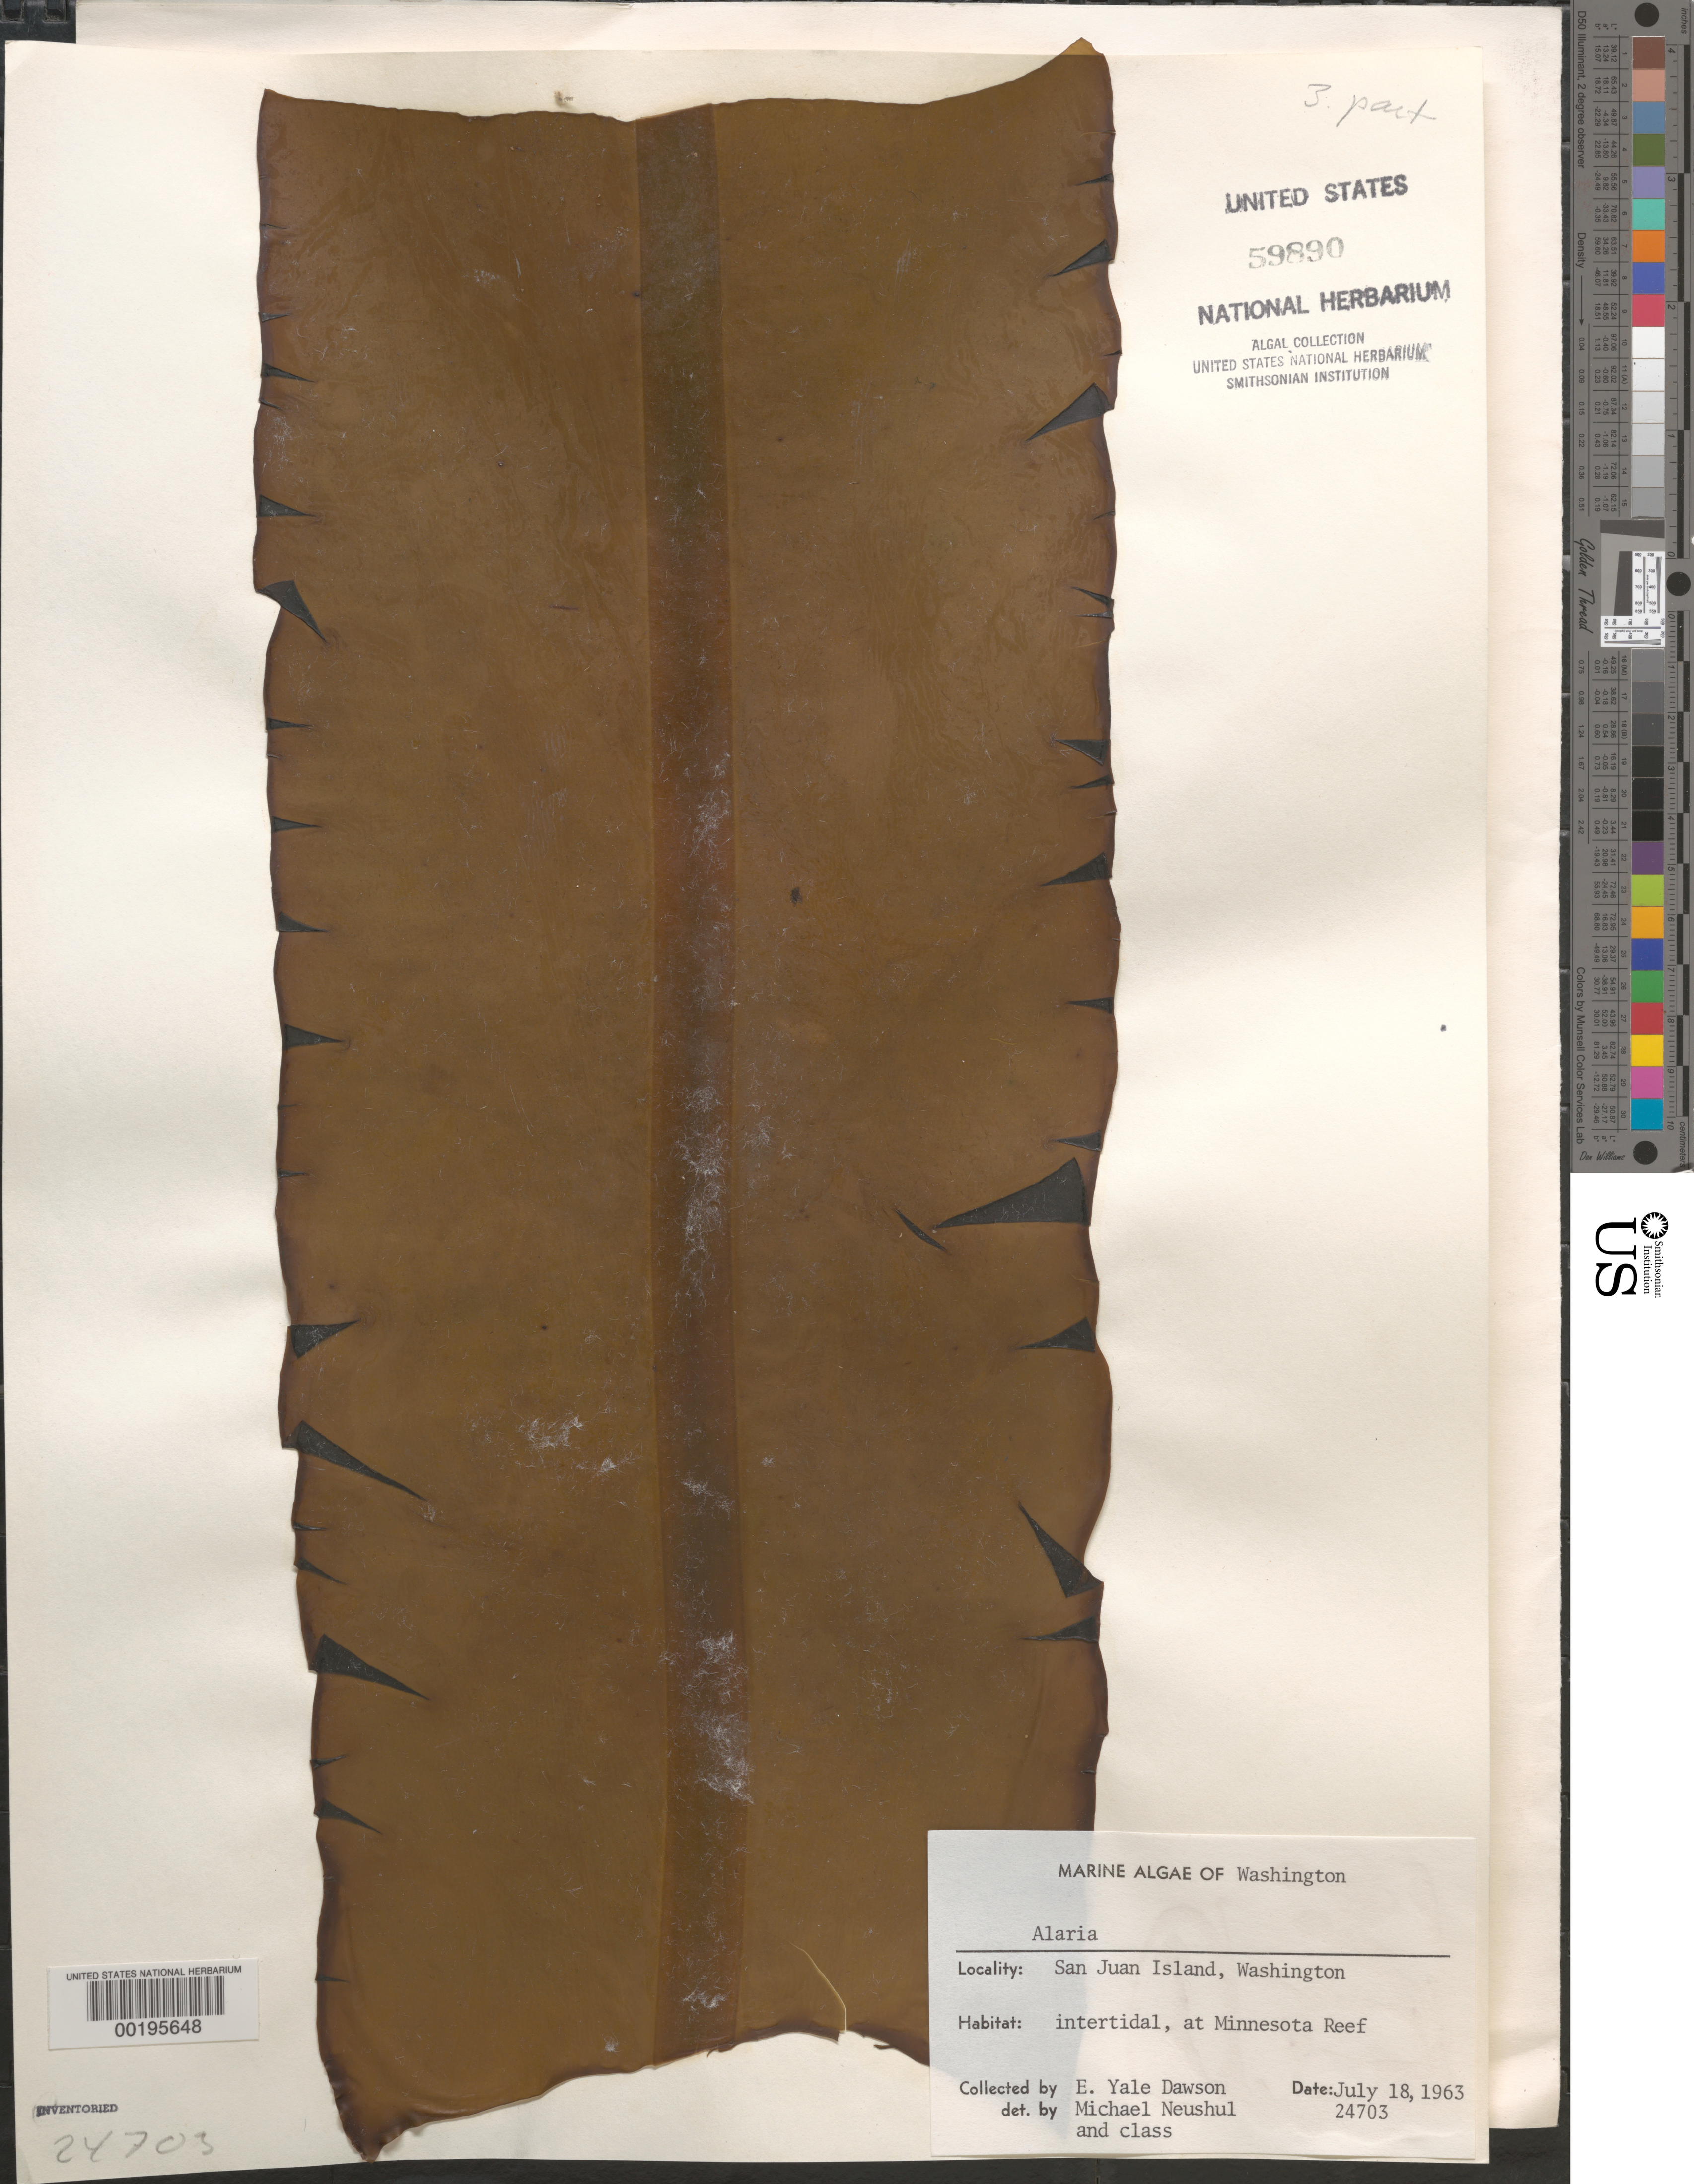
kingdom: Chromista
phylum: Ochrophyta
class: Phaeophyceae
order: Laminariales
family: Alariaceae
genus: Alaria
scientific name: Alaria sp.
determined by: Neushul, M.; et al.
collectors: E. Y. Dawson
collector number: EYD 24703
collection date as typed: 18 Jul 1963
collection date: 1963-07-18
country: United States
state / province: Washington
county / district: San Juan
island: San Juan Island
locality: Minnesota Reef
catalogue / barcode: US 59890